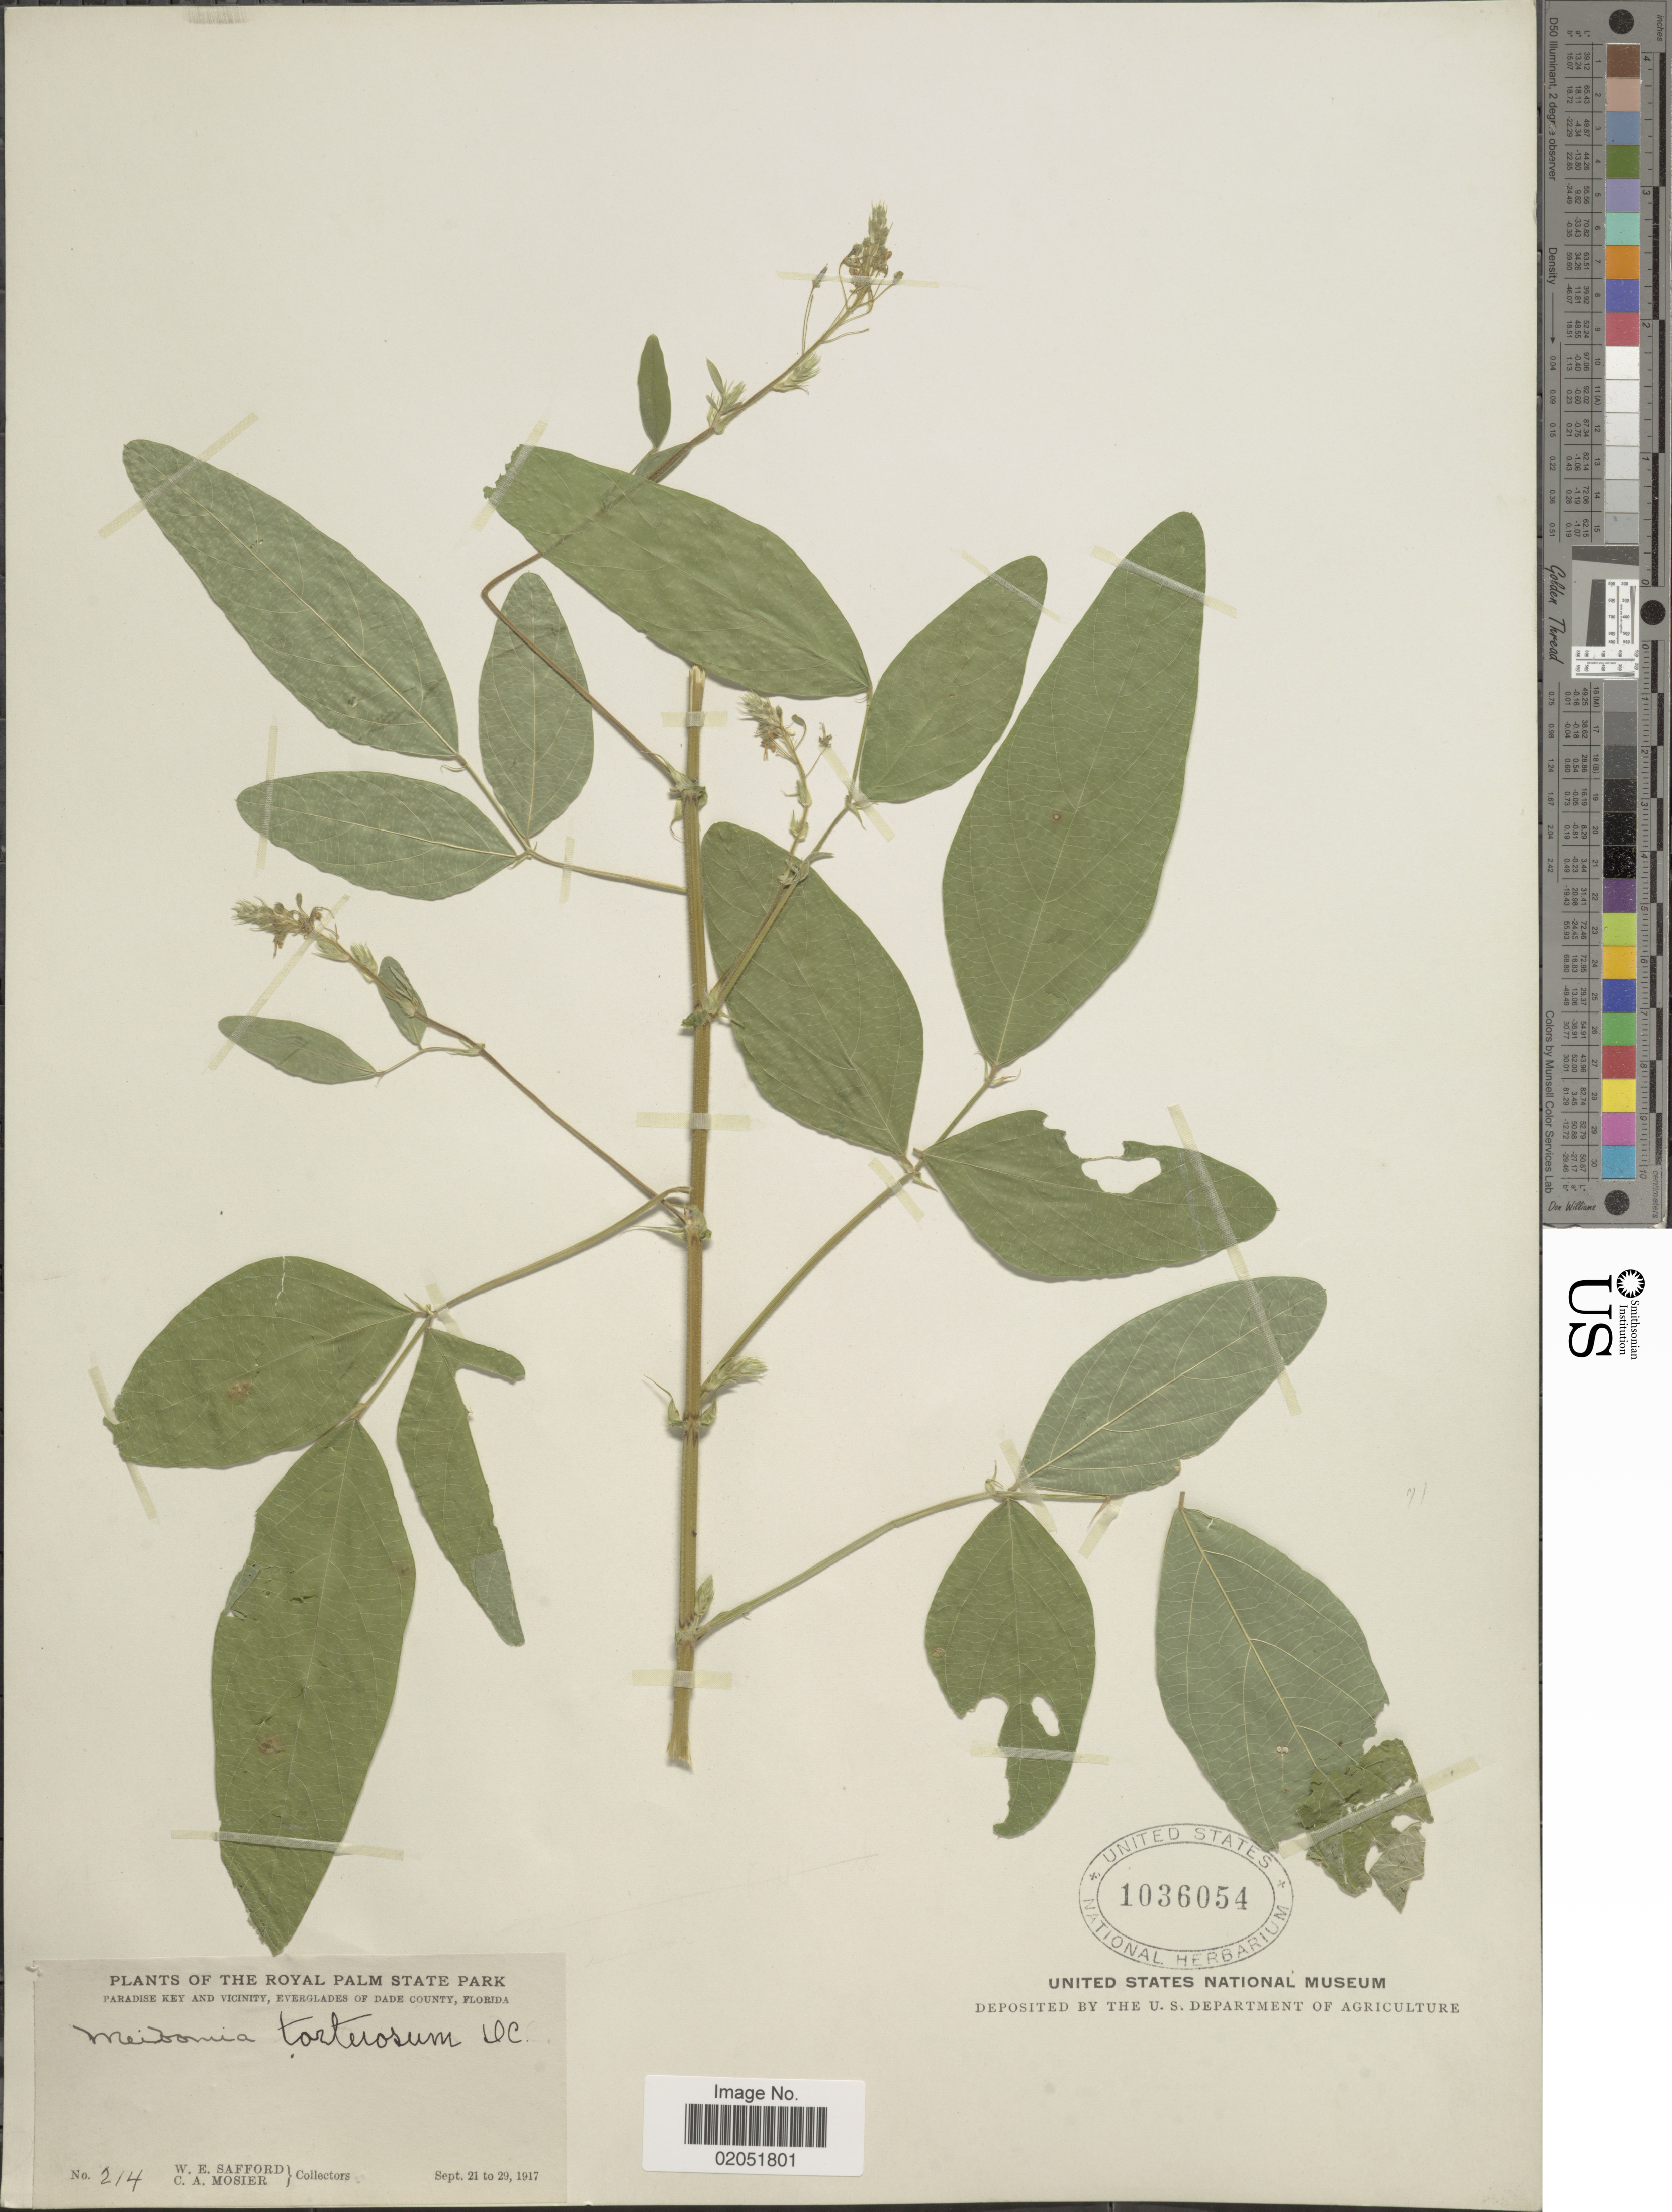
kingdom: Plantae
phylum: Tracheophyta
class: Magnoliopsida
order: Fabales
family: Fabaceae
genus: Desmodium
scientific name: Desmodium tortuosum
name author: (Sw.) DC.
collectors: W. E. Safford & C. A. Mosier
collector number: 214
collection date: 1917-09-21/1917-09-29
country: United States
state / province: Florida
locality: Paradise Key and Vicinity, Everglades of Dade County, Florida.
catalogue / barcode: US 1036054